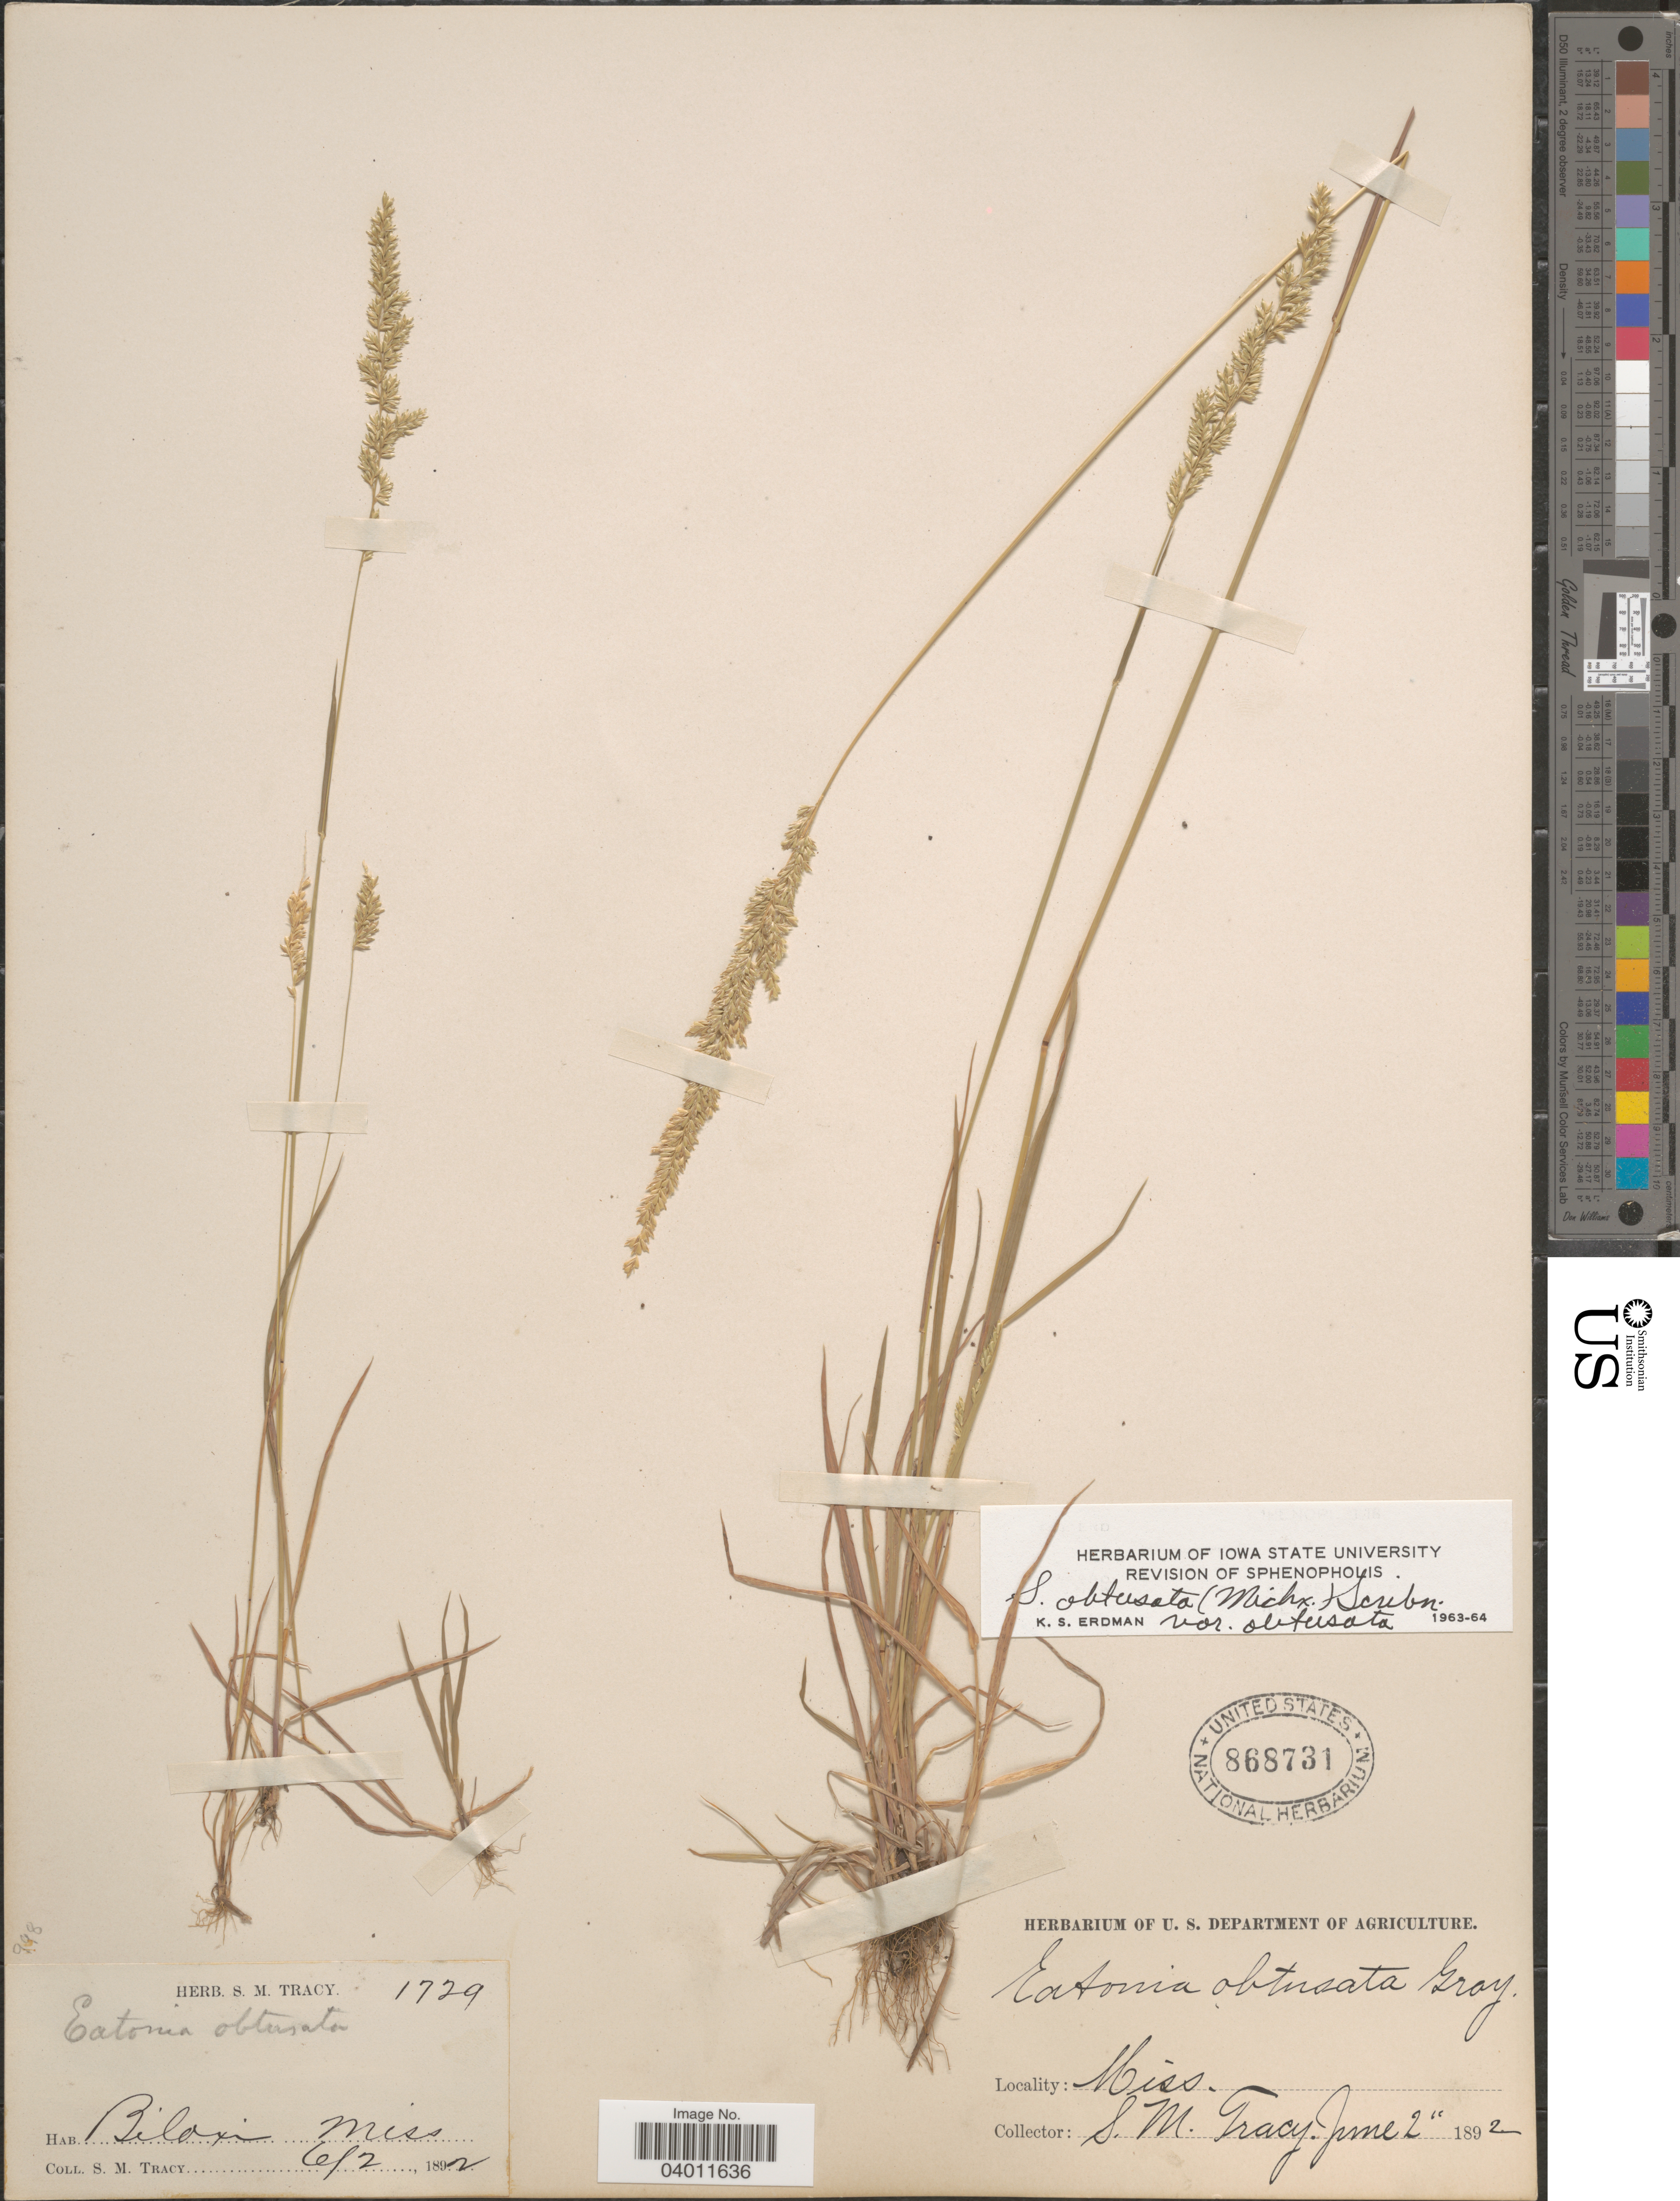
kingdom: Plantae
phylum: Tracheophyta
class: Liliopsida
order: Poales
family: Poaceae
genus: Sphenopholis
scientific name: Sphenopholis obtusata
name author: (Michx.) Scribn.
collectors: S. M. Tracy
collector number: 1729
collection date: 1892-06-02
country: United States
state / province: Mississippi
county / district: Harrison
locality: Biloxi.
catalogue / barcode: US 868731